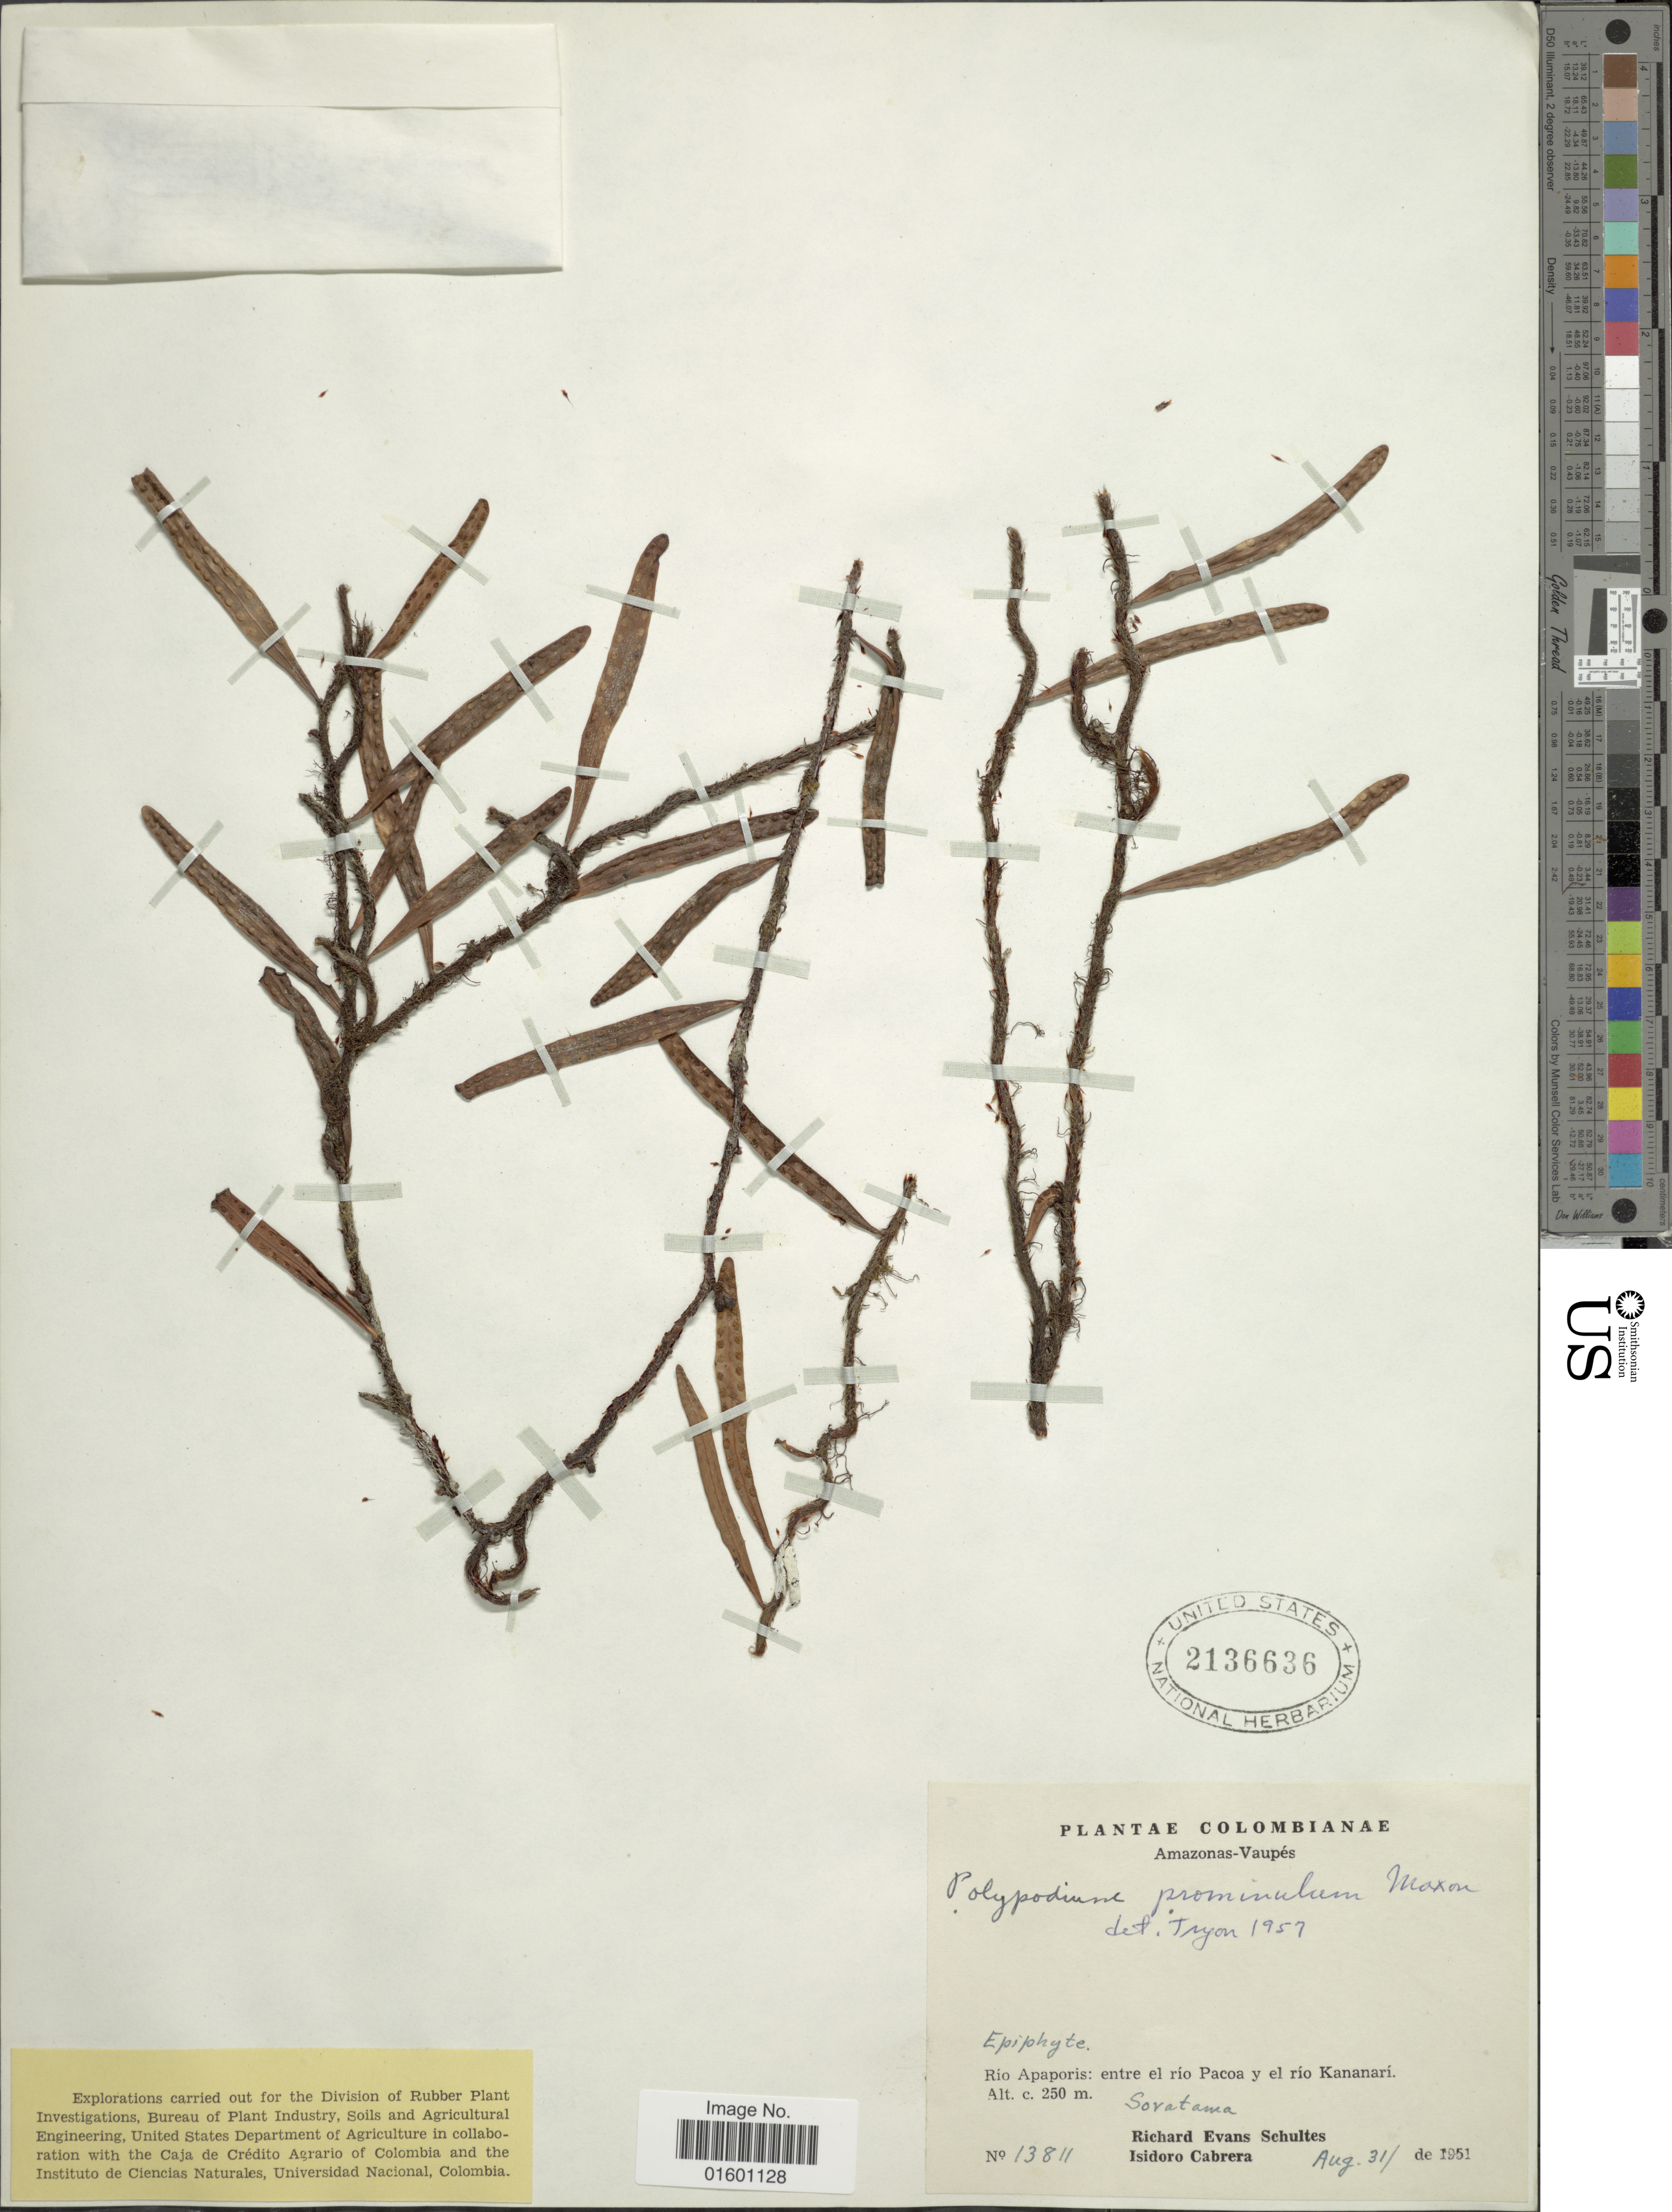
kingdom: Plantae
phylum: Tracheophyta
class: Polypodiopsida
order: Polypodiales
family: Polypodiaceae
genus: Microgramma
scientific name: Microgramma baldwinii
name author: Brade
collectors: R. E. Schultes & I. Cabrera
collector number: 13811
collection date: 1951-08-31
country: Colombia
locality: Amazonas - Vaupes, Rio Apaporis: entre el rio Pacoa y el rio Kananari, Soratama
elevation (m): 250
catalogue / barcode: US 2136636